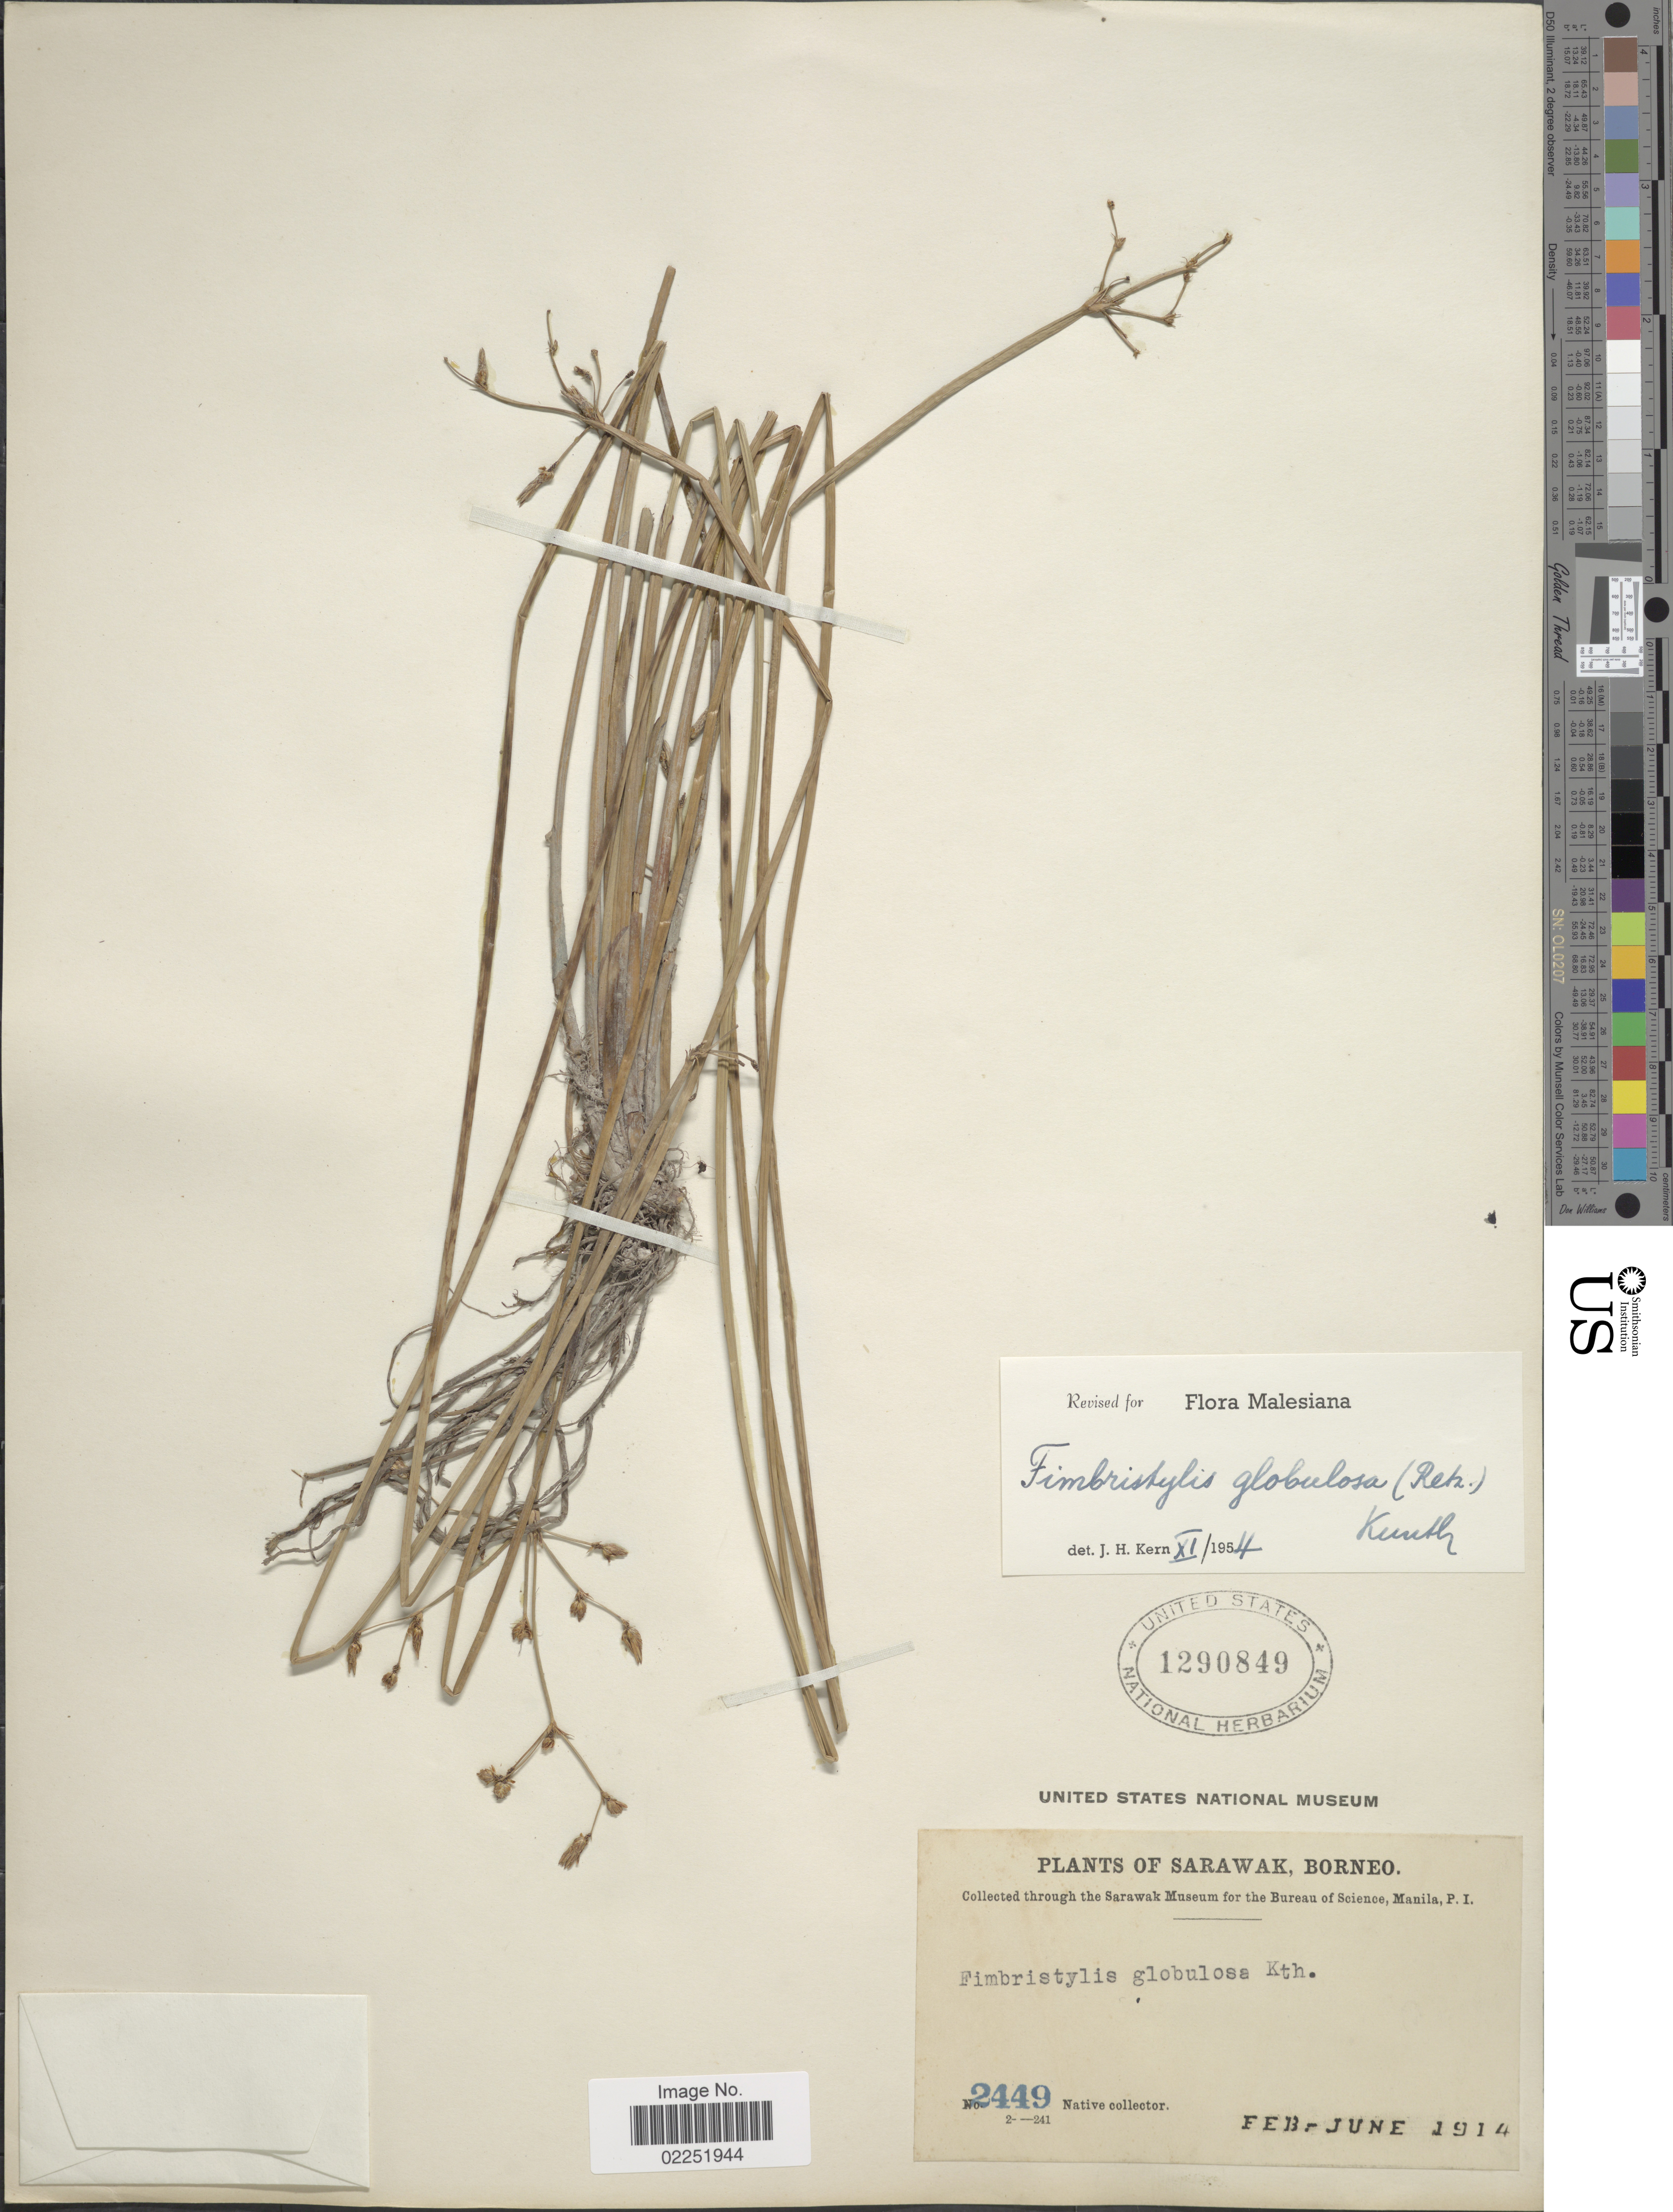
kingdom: Plantae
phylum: Tracheophyta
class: Liliopsida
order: Poales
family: Cyperaceae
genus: Fimbristylis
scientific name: Fimbristylis umbellaris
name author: (Lam.) Vahl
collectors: Native collector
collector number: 2449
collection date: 1914-02/1914-06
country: Malaysia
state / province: Sarawak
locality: Borneo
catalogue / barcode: US 1290849